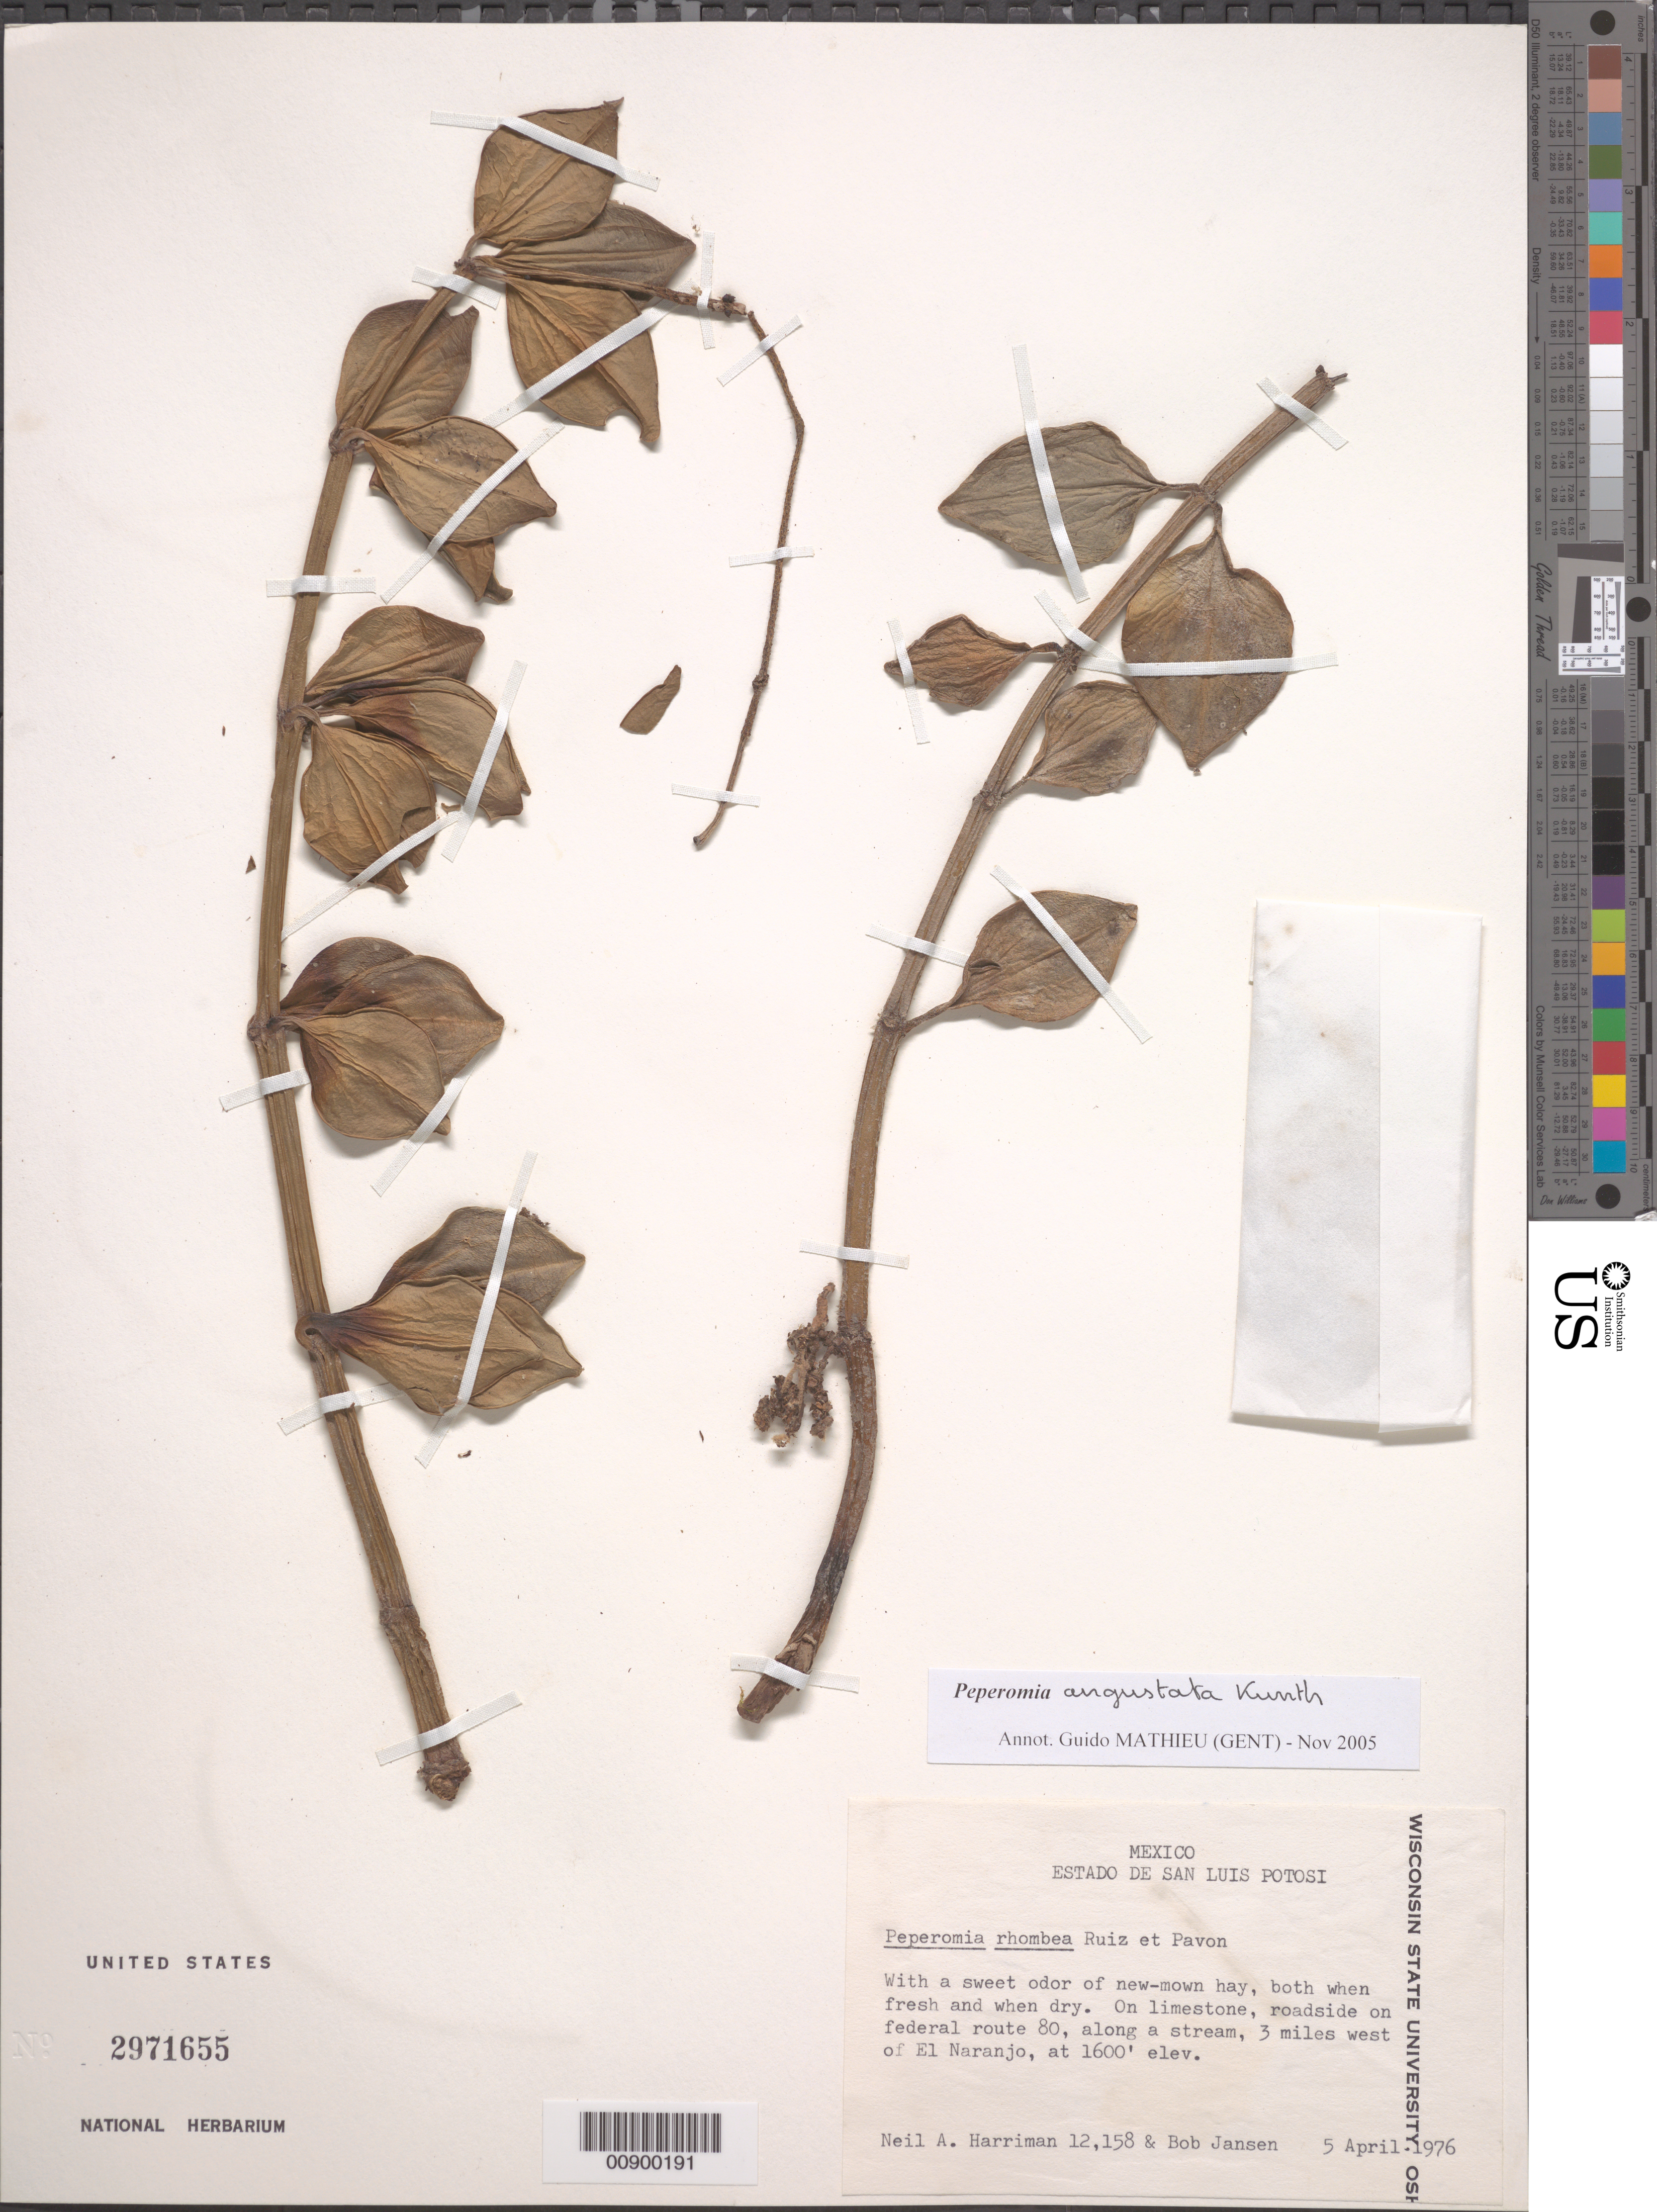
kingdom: Plantae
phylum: Tracheophyta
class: Magnoliopsida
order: Piperales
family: Piperaceae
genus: Peperomia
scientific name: Peperomia angustata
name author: Kunth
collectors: N. A. Harriman & Jansen, B.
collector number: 12,158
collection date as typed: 05 Apr 1976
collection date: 1976-04-05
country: Mexico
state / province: San Luis Potosí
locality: Roadside on federal route 80, along stream, 3 miles west of El Naranjo, San Luis Potosí.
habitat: On limestone, along stream.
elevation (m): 488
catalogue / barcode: US 2971655